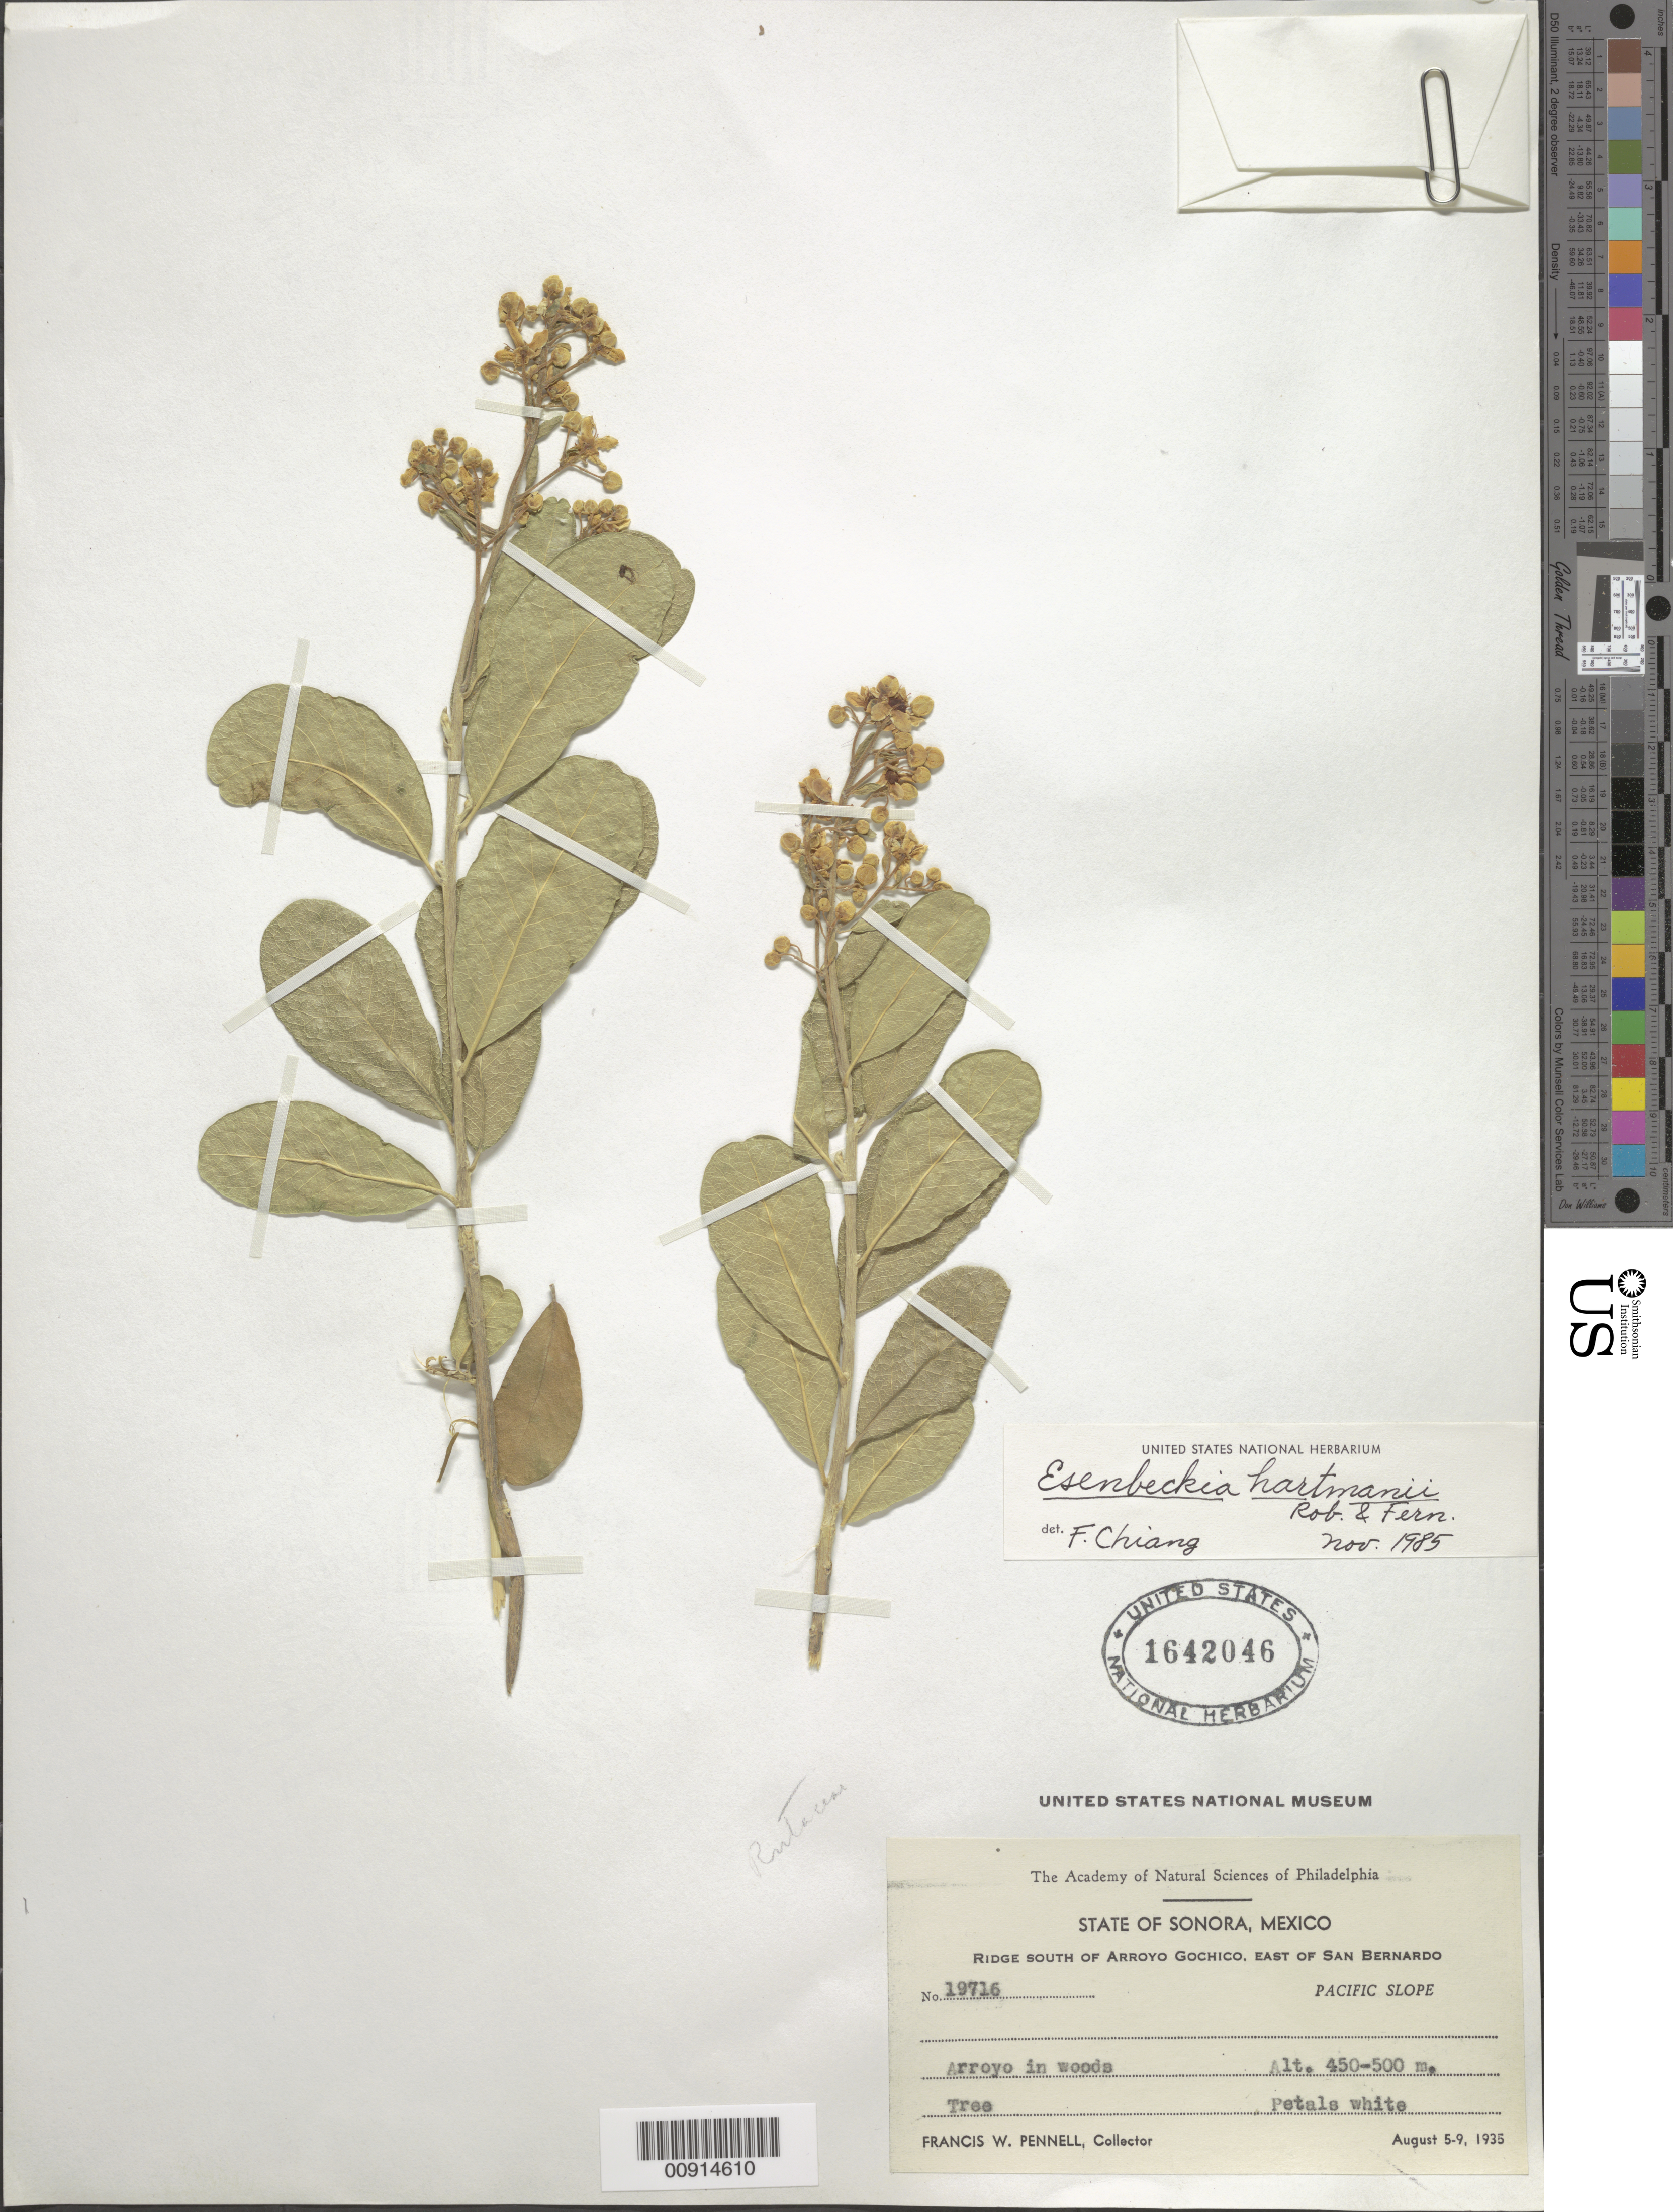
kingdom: Plantae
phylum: Tracheophyta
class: Magnoliopsida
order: Sapindales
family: Rutaceae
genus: Esenbeckia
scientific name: Esenbeckia hartmanii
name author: B.L. Rob. & Fernald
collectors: F. W. Pennell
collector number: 19716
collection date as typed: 05 Aug 1935 to 09 Aug 1935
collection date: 1935-08-05/1935-08-09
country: Mexico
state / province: Sonora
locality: Ridge south of Arroyo Gochico, east of San Bernardo. State of Sonora. Pacific Slope.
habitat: Arroyo in woods.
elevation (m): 500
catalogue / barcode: US 1642046